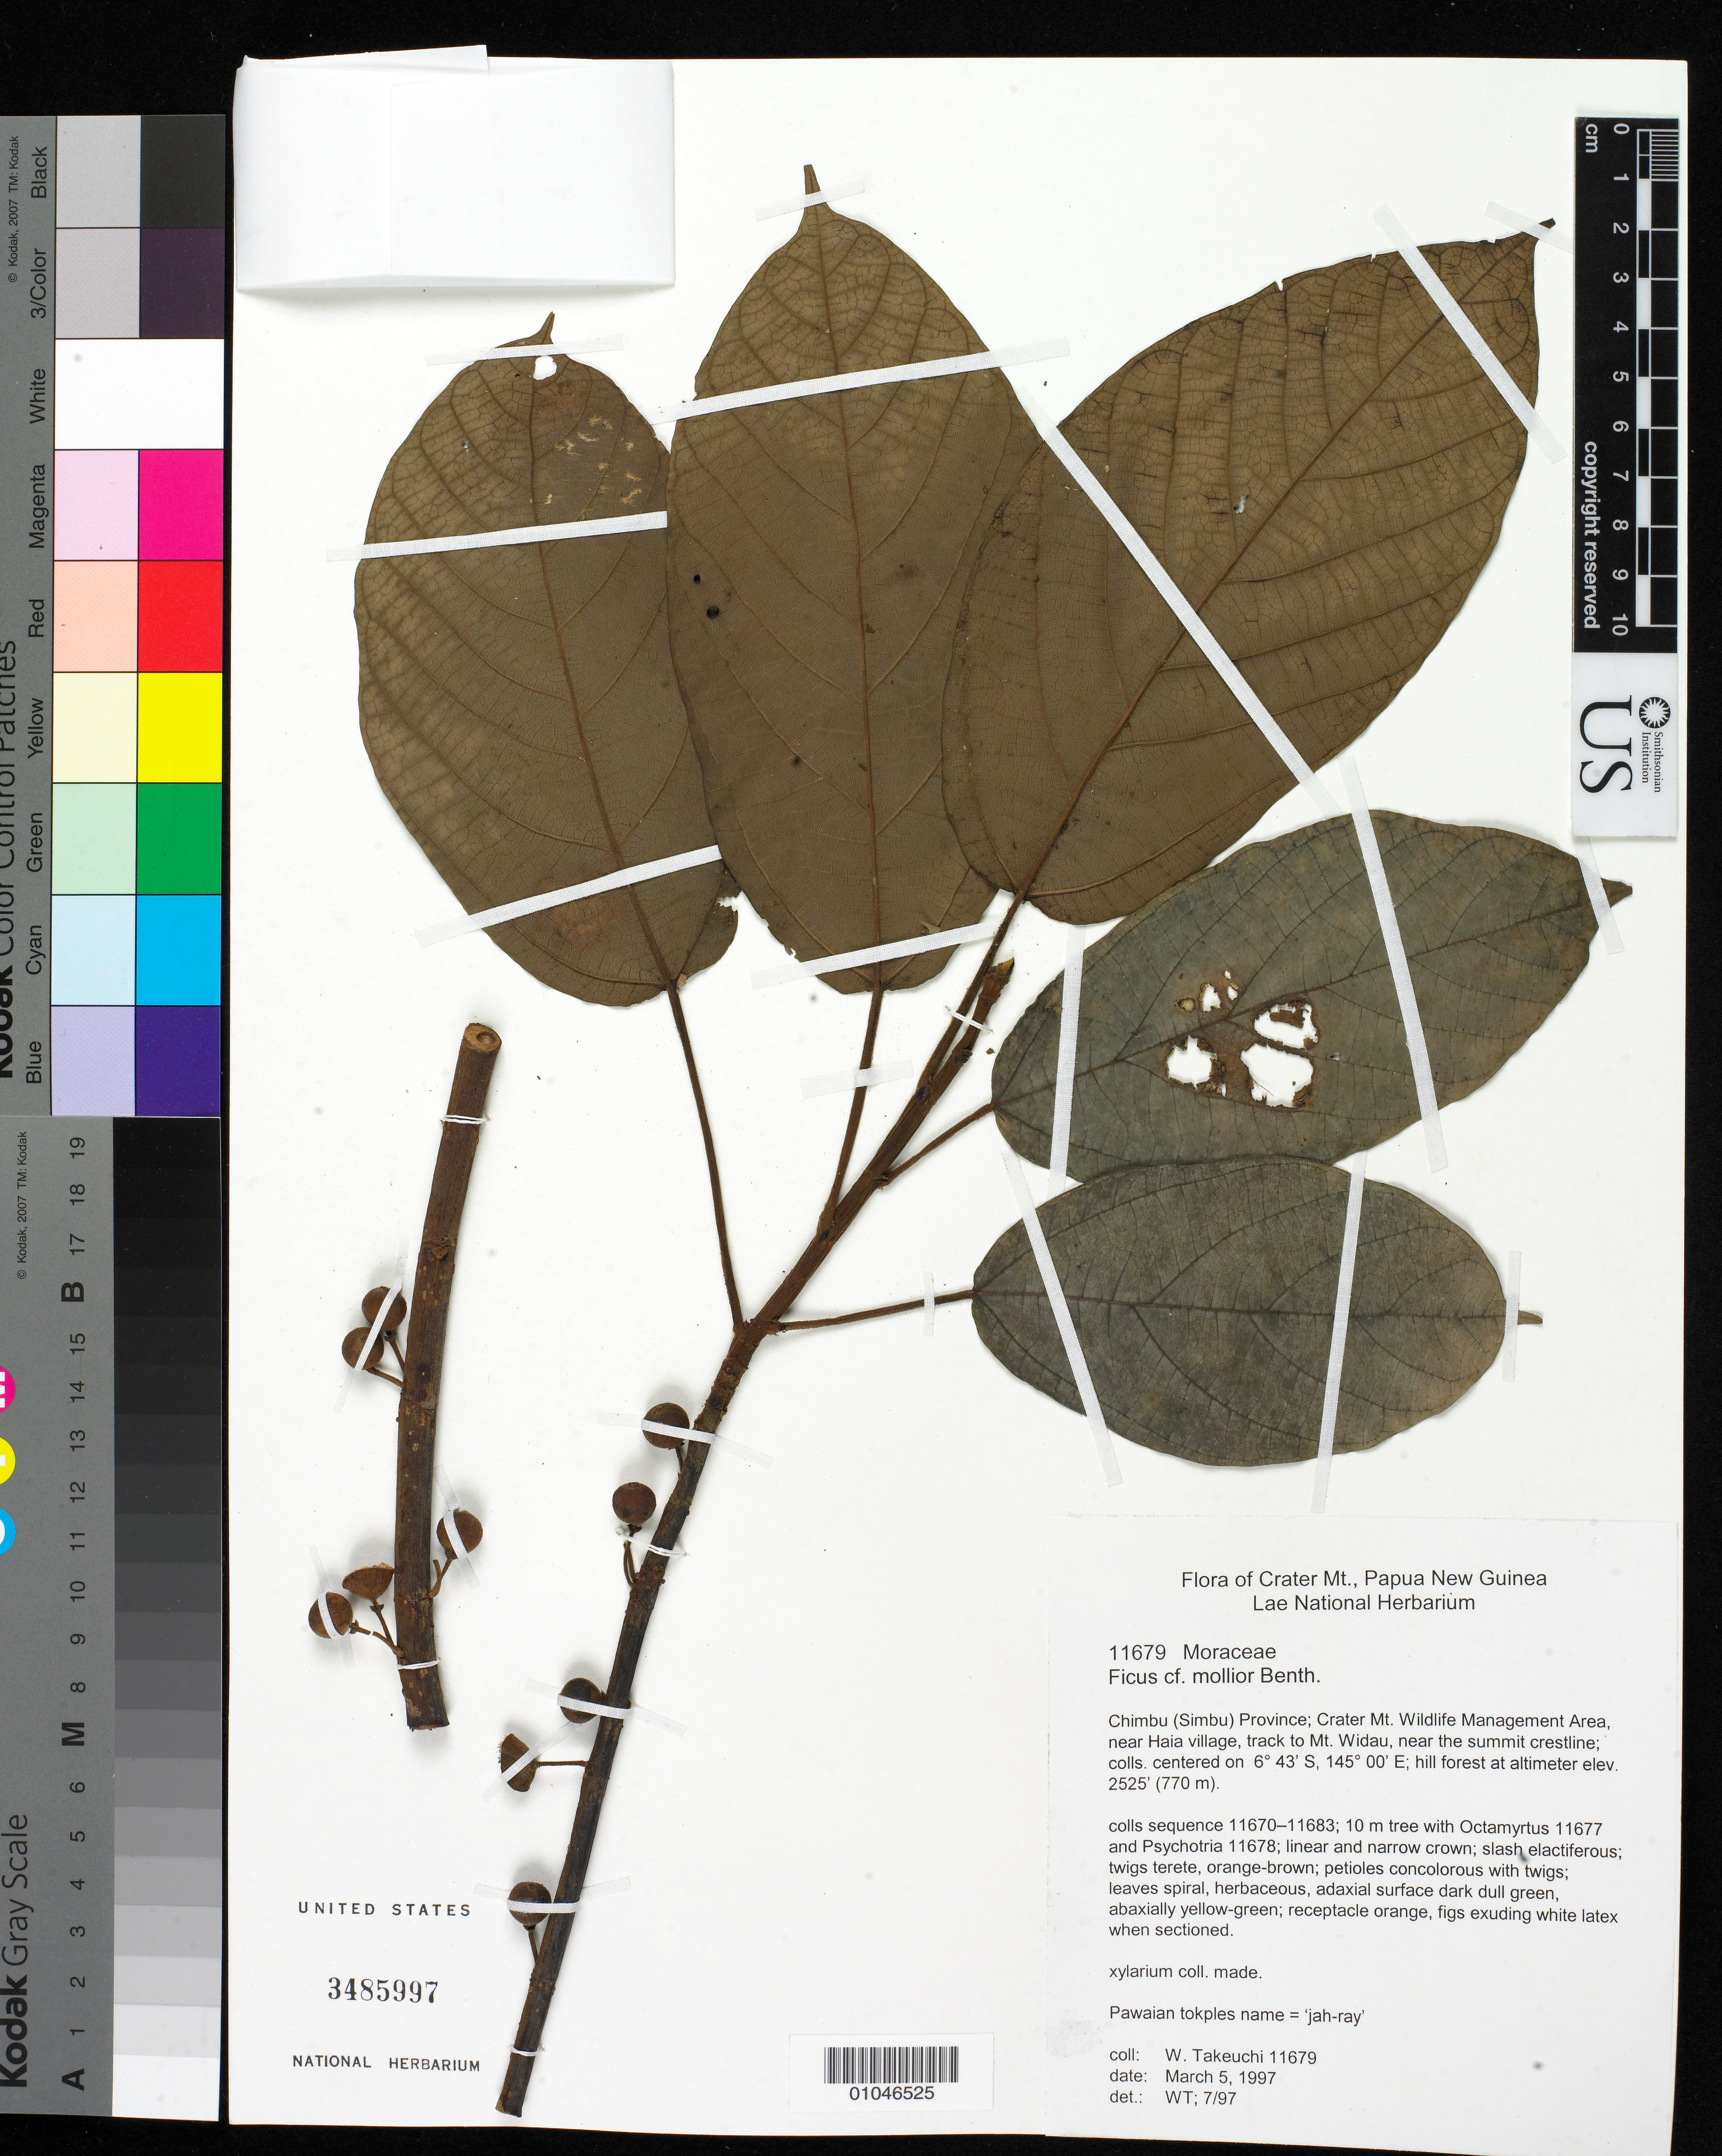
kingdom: Plantae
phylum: Tracheophyta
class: Magnoliopsida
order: Rosales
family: Moraceae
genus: Ficus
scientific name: Ficus mollior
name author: F. Muell. ex Benth.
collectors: W. N. Takeuchi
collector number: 11679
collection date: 1997-03-05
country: Papua New Guinea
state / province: Chimbu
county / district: Goroka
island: New Guinea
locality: Near Haia village, track to Mt. Widau, near the summit crestline; Crater Mt. Wildlife Management Area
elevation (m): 770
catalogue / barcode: US 3485997